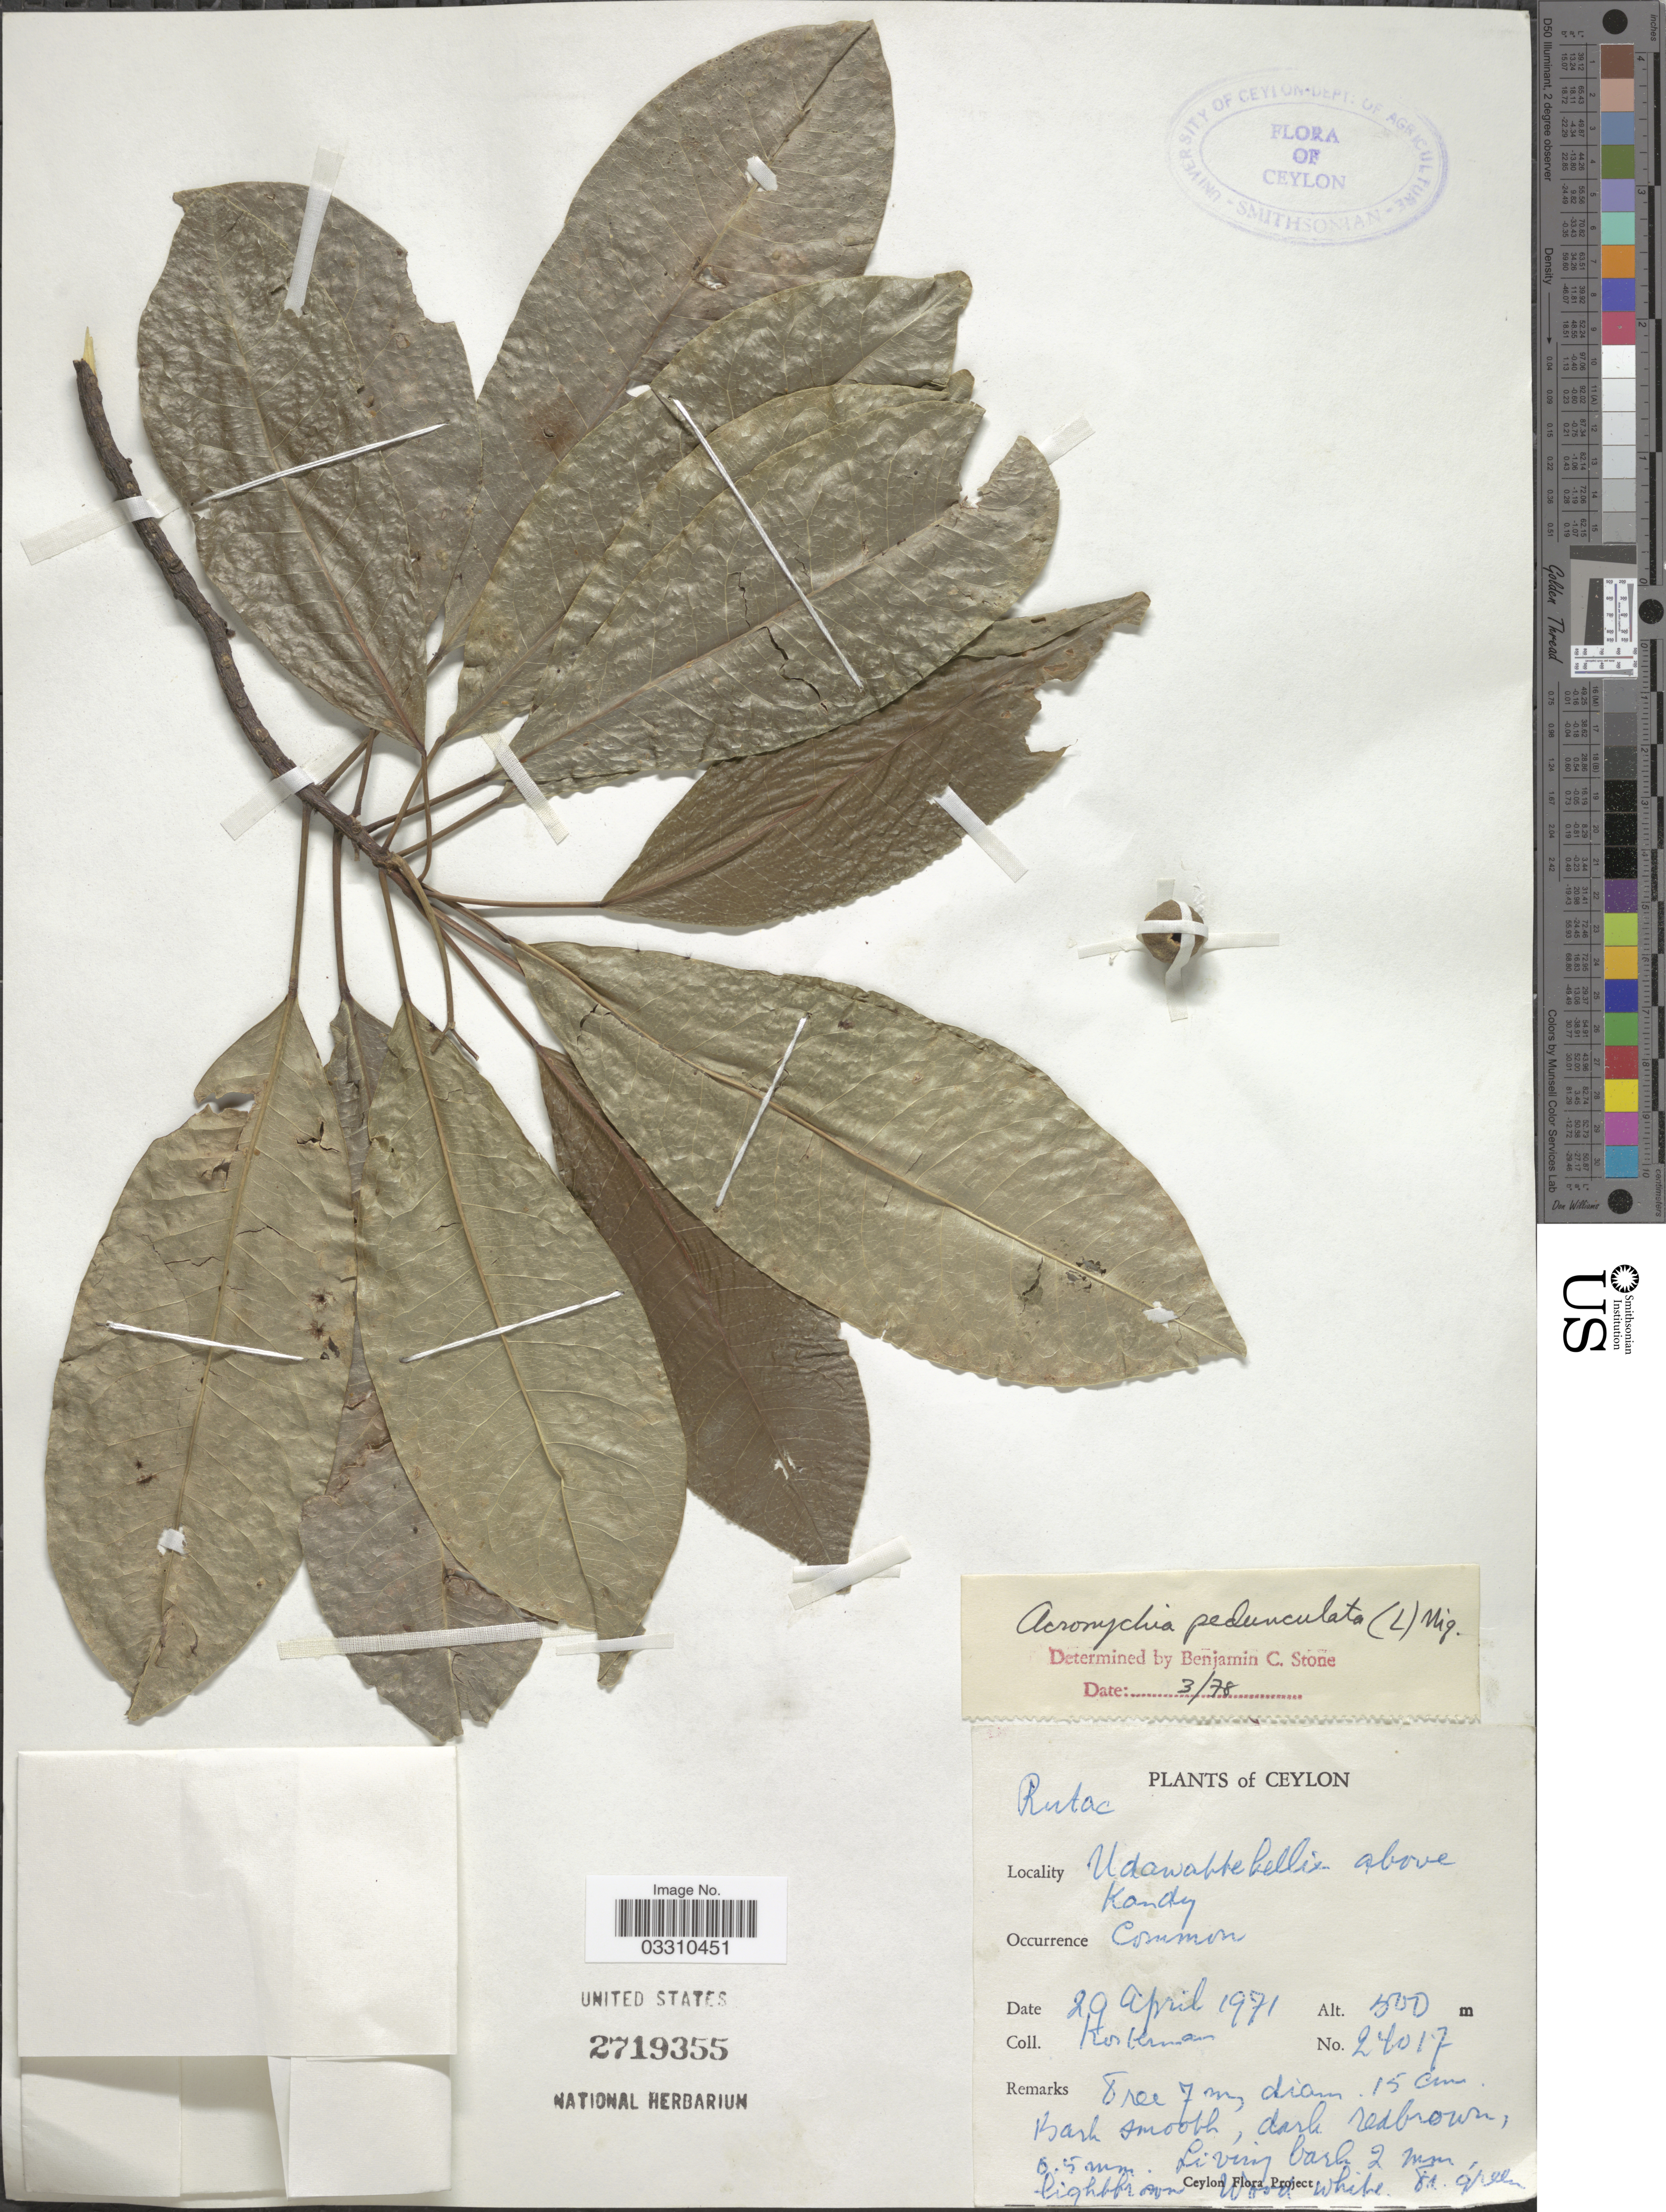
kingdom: Plantae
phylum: Tracheophyta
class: Magnoliopsida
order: Sapindales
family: Rutaceae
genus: Acronychia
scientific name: Acronychia pedunculata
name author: (L.) Miq.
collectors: Kostermans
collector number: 24017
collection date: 1971-04-20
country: Sri Lanka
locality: Ceylon, Udawatte kellia [interpreted] above Kandy.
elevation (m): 500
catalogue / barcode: US 2719355